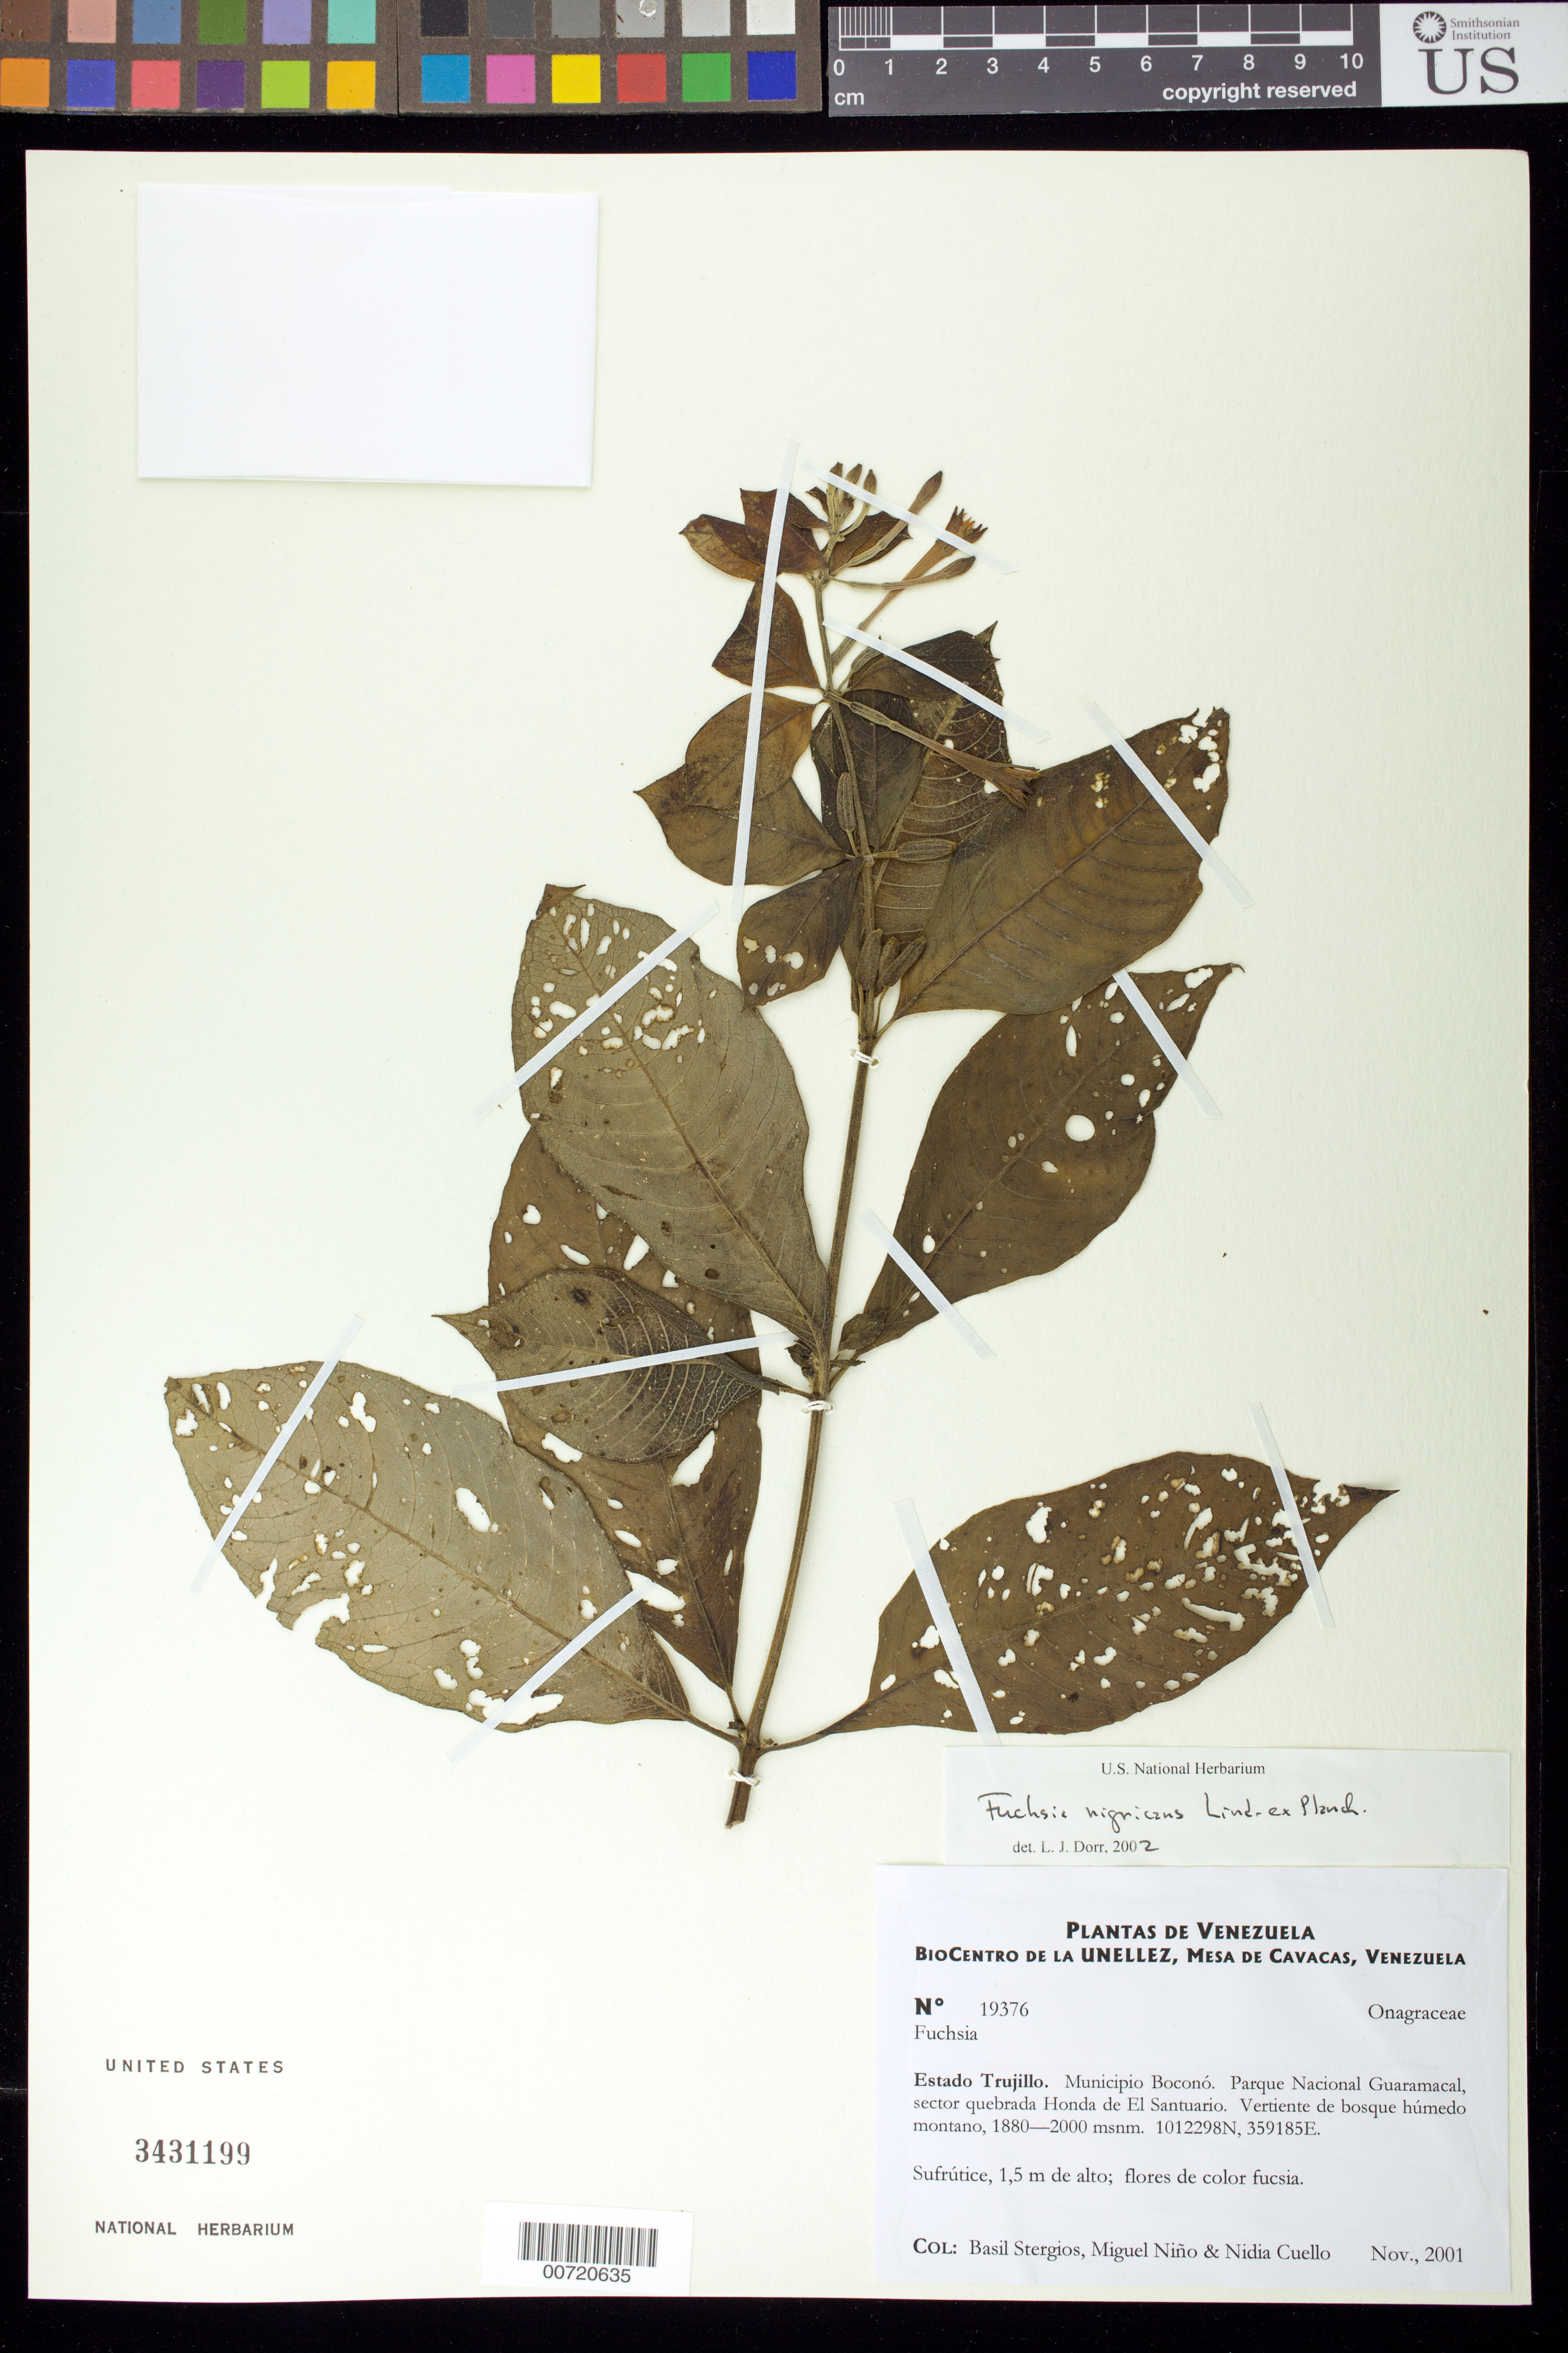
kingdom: Plantae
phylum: Tracheophyta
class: Magnoliopsida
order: Myrtales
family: Onagraceae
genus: Fuchsia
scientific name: Fuchsia nigricans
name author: Linden ex Planch.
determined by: Dorr, L. J., (BOT), Smithsonian Institution - National Museum of Natural History (UNITED STATES)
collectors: B. G. Stergios, S. M. Niño & N. L. Cuello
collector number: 19376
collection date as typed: Nov 2001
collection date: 2001-11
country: Venezuela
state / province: Trujillo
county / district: Boconó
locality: Parque Nacional Guaramacal. Sector quebrada Honda de El Santuario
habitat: Vertiente de bosque húmedo montano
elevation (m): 1880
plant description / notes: PORT, US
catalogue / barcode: US 3431199